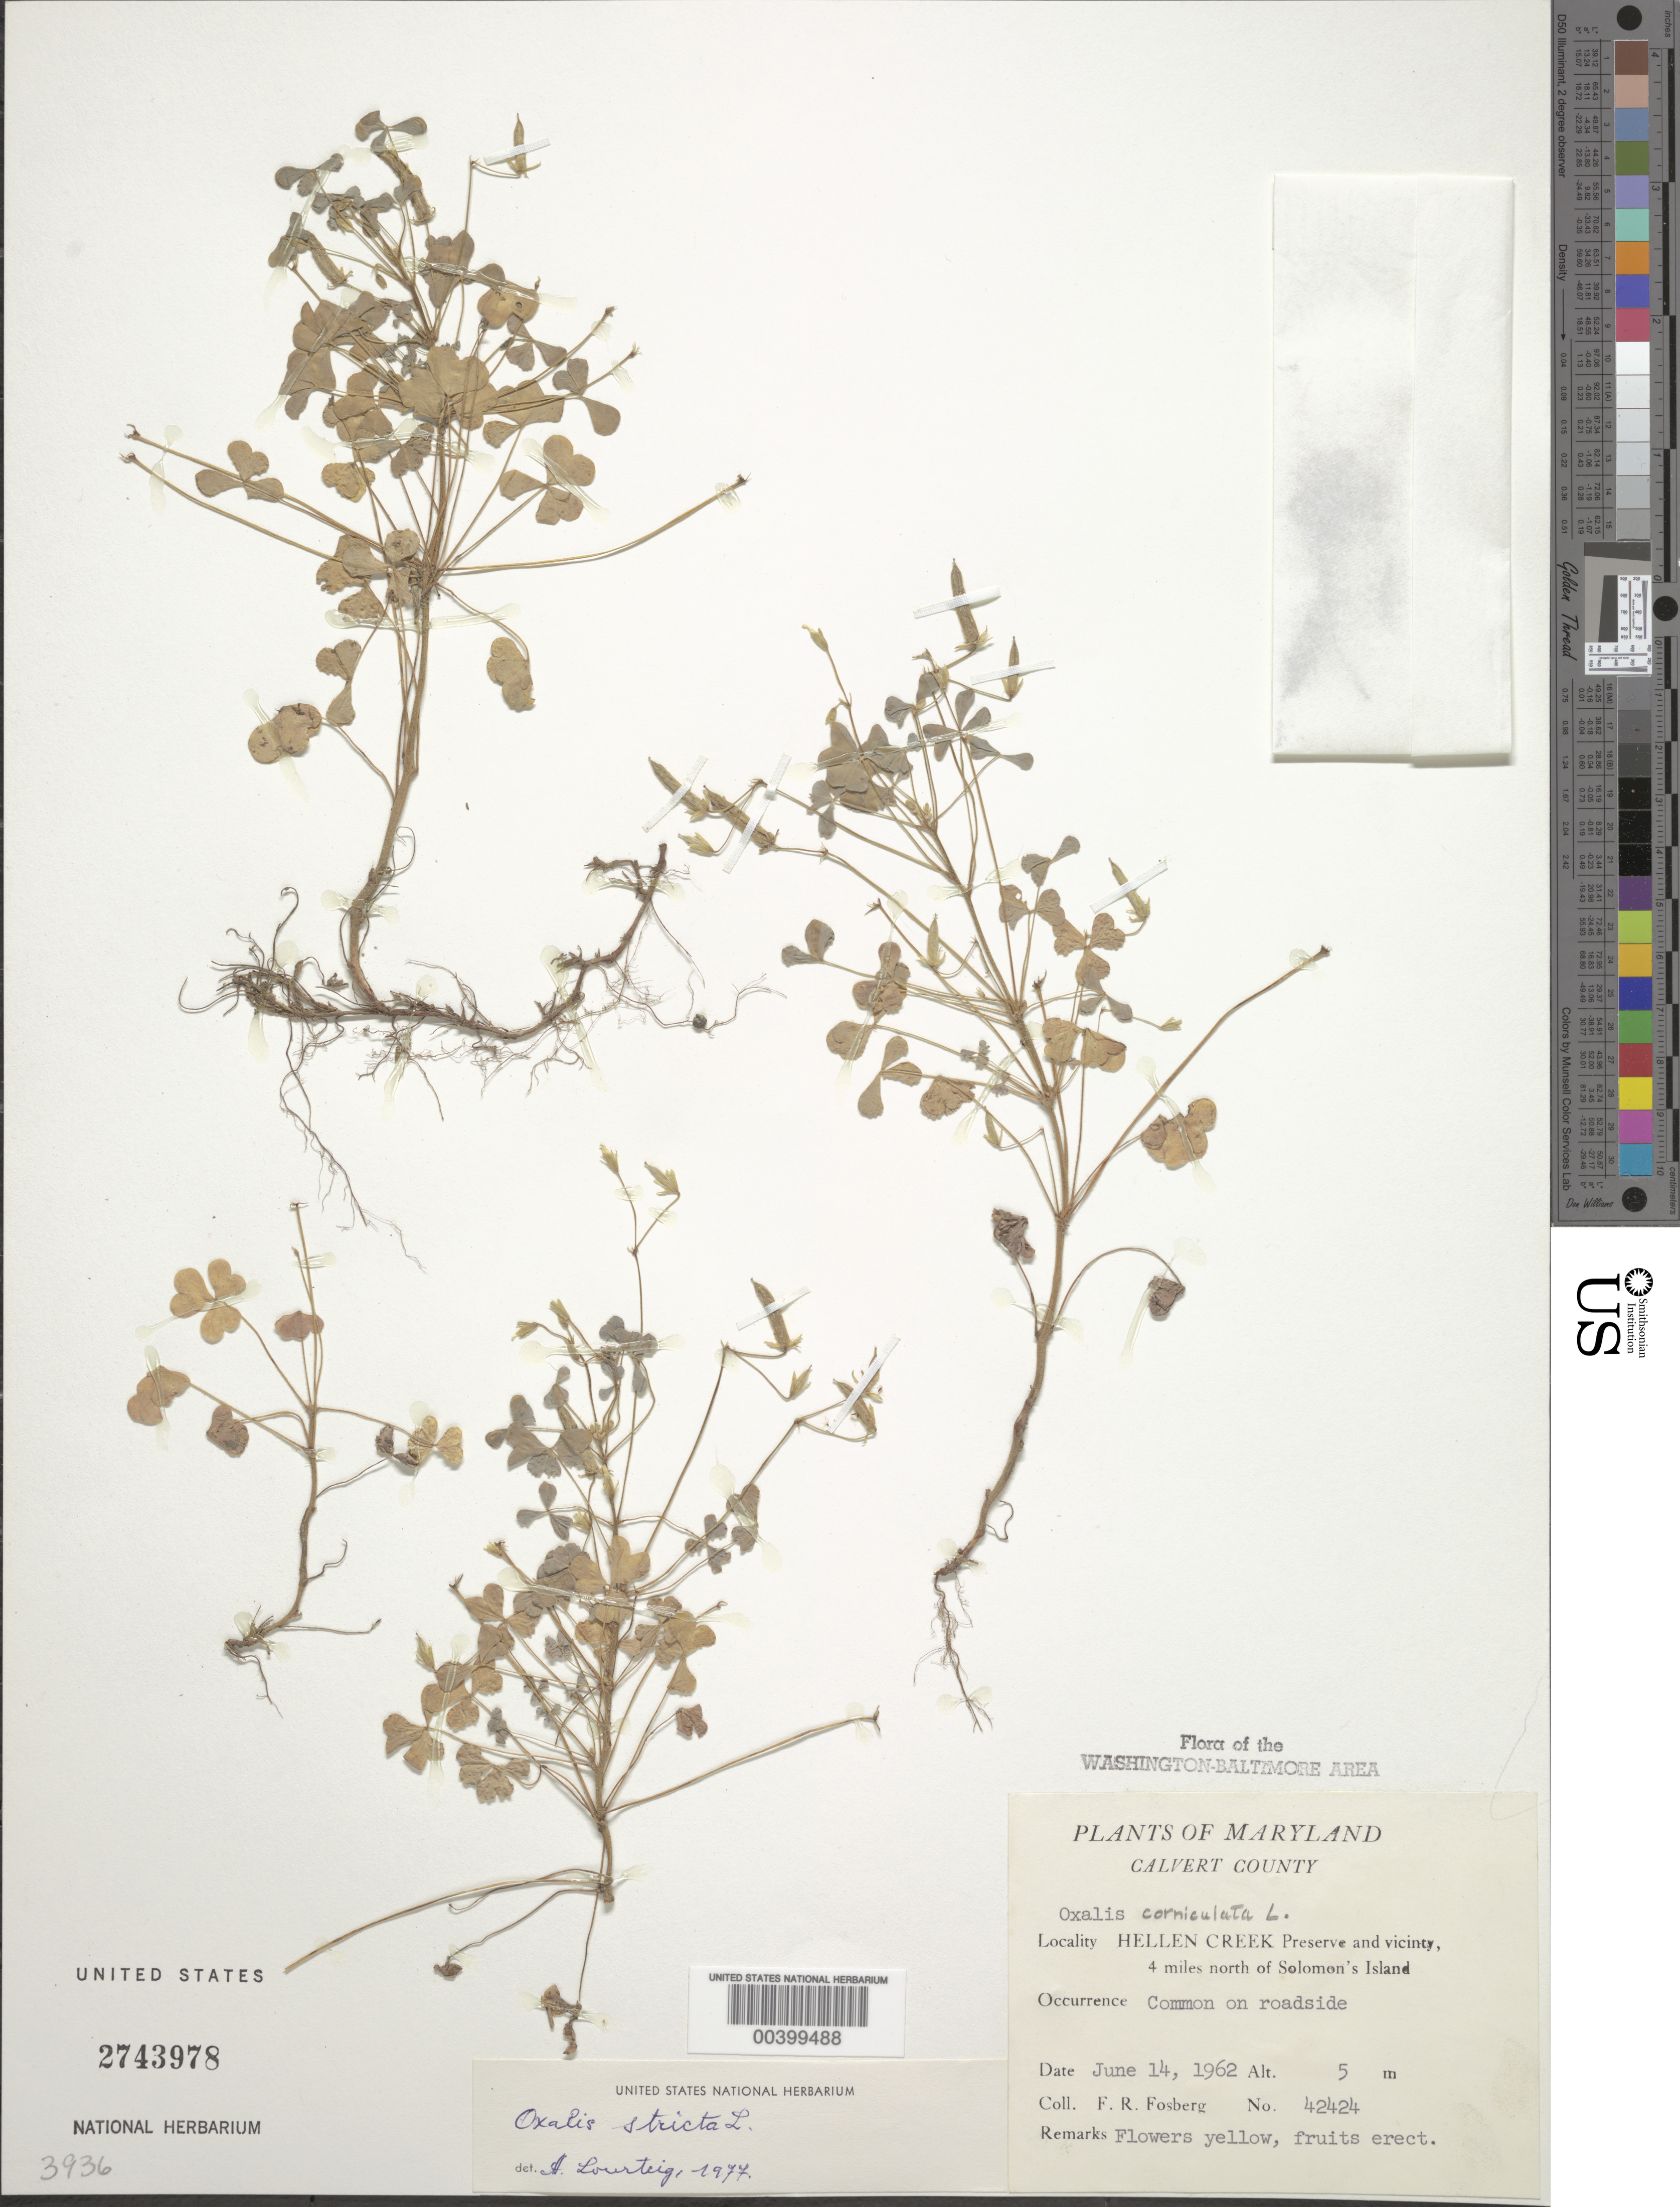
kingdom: Plantae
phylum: Tracheophyta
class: Magnoliopsida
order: Oxalidales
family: Oxalidaceae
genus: Oxalis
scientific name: Oxalis stricta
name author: L.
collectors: F. R. Fosberg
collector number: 42424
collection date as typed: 14 Jun 1962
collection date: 1962-06-14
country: United States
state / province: Maryland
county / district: Calvert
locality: Hellen Creek Preserve, north of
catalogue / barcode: US 2743978